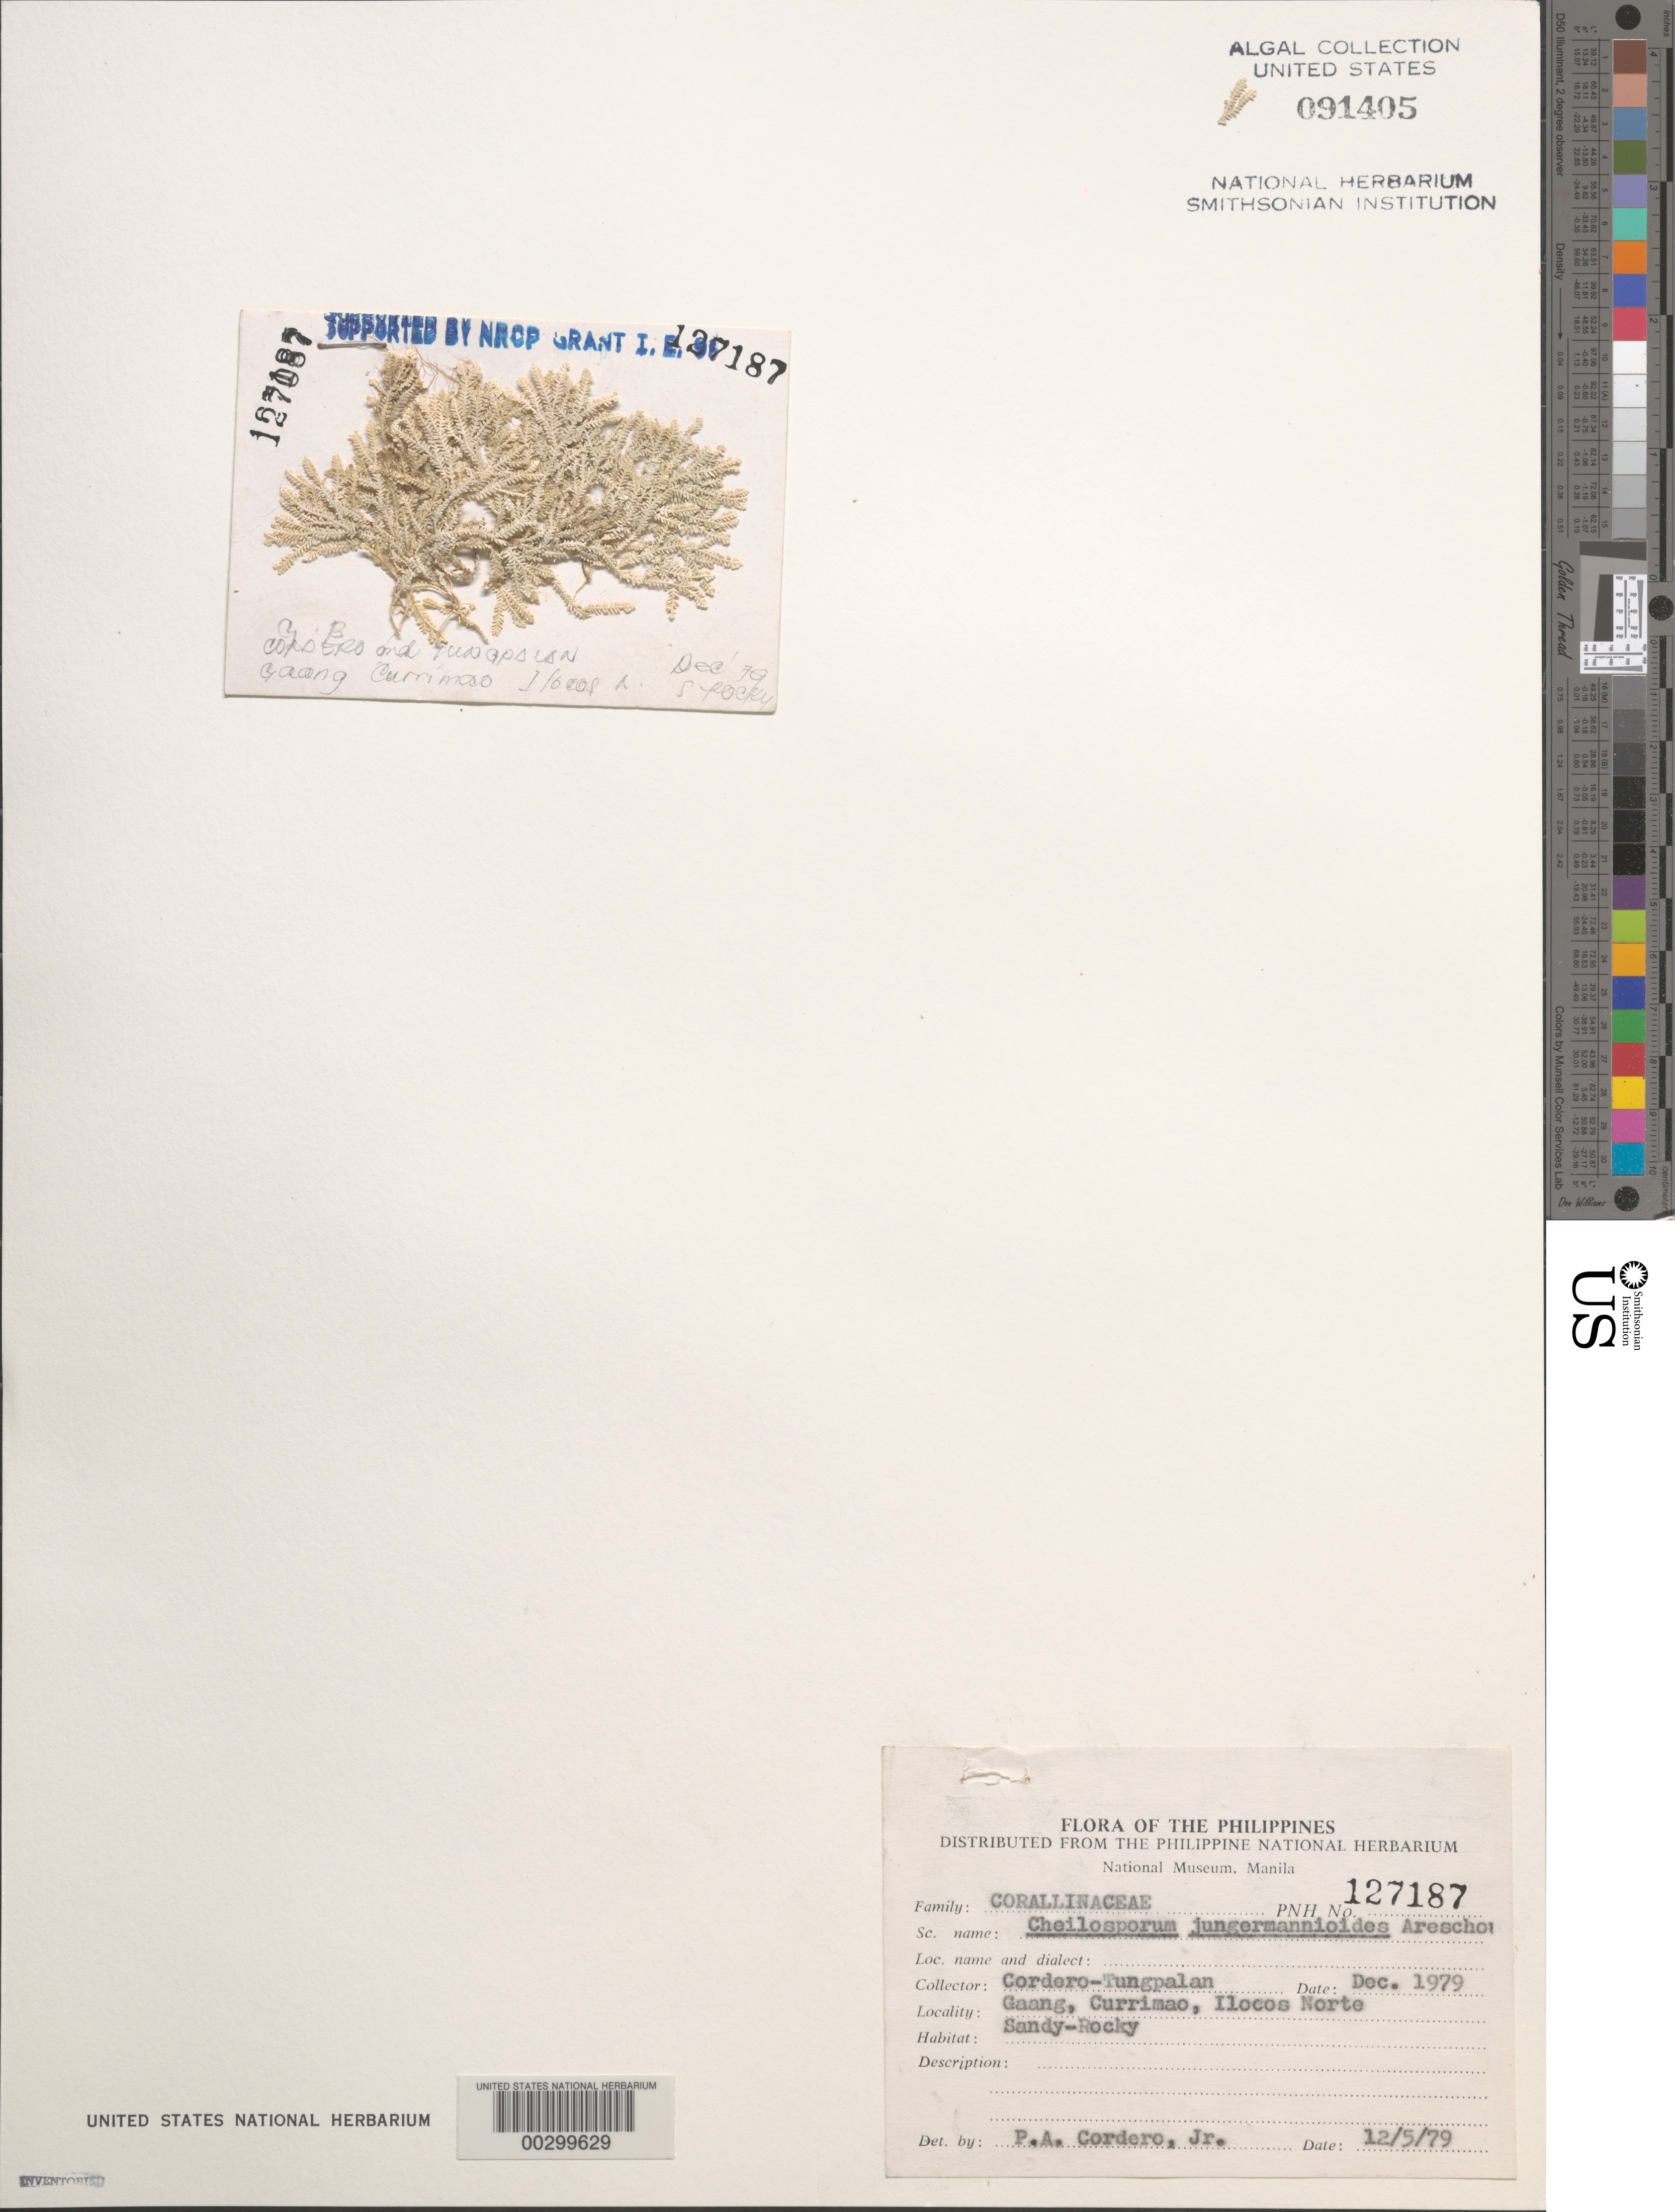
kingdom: Plantae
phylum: Rhodophyta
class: Florideophyceae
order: Corallinales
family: Corallinaceae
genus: Jania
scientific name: Jania acutiloba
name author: (Decne.) J.H. Kim et al.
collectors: P. A. Cordero & A. Tungpalan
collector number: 127187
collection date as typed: Dec 1979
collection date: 1979-12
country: Philippines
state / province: Ilocos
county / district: Ilocos Norte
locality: Gaang, currimao, ilocos norte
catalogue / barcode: US 91405